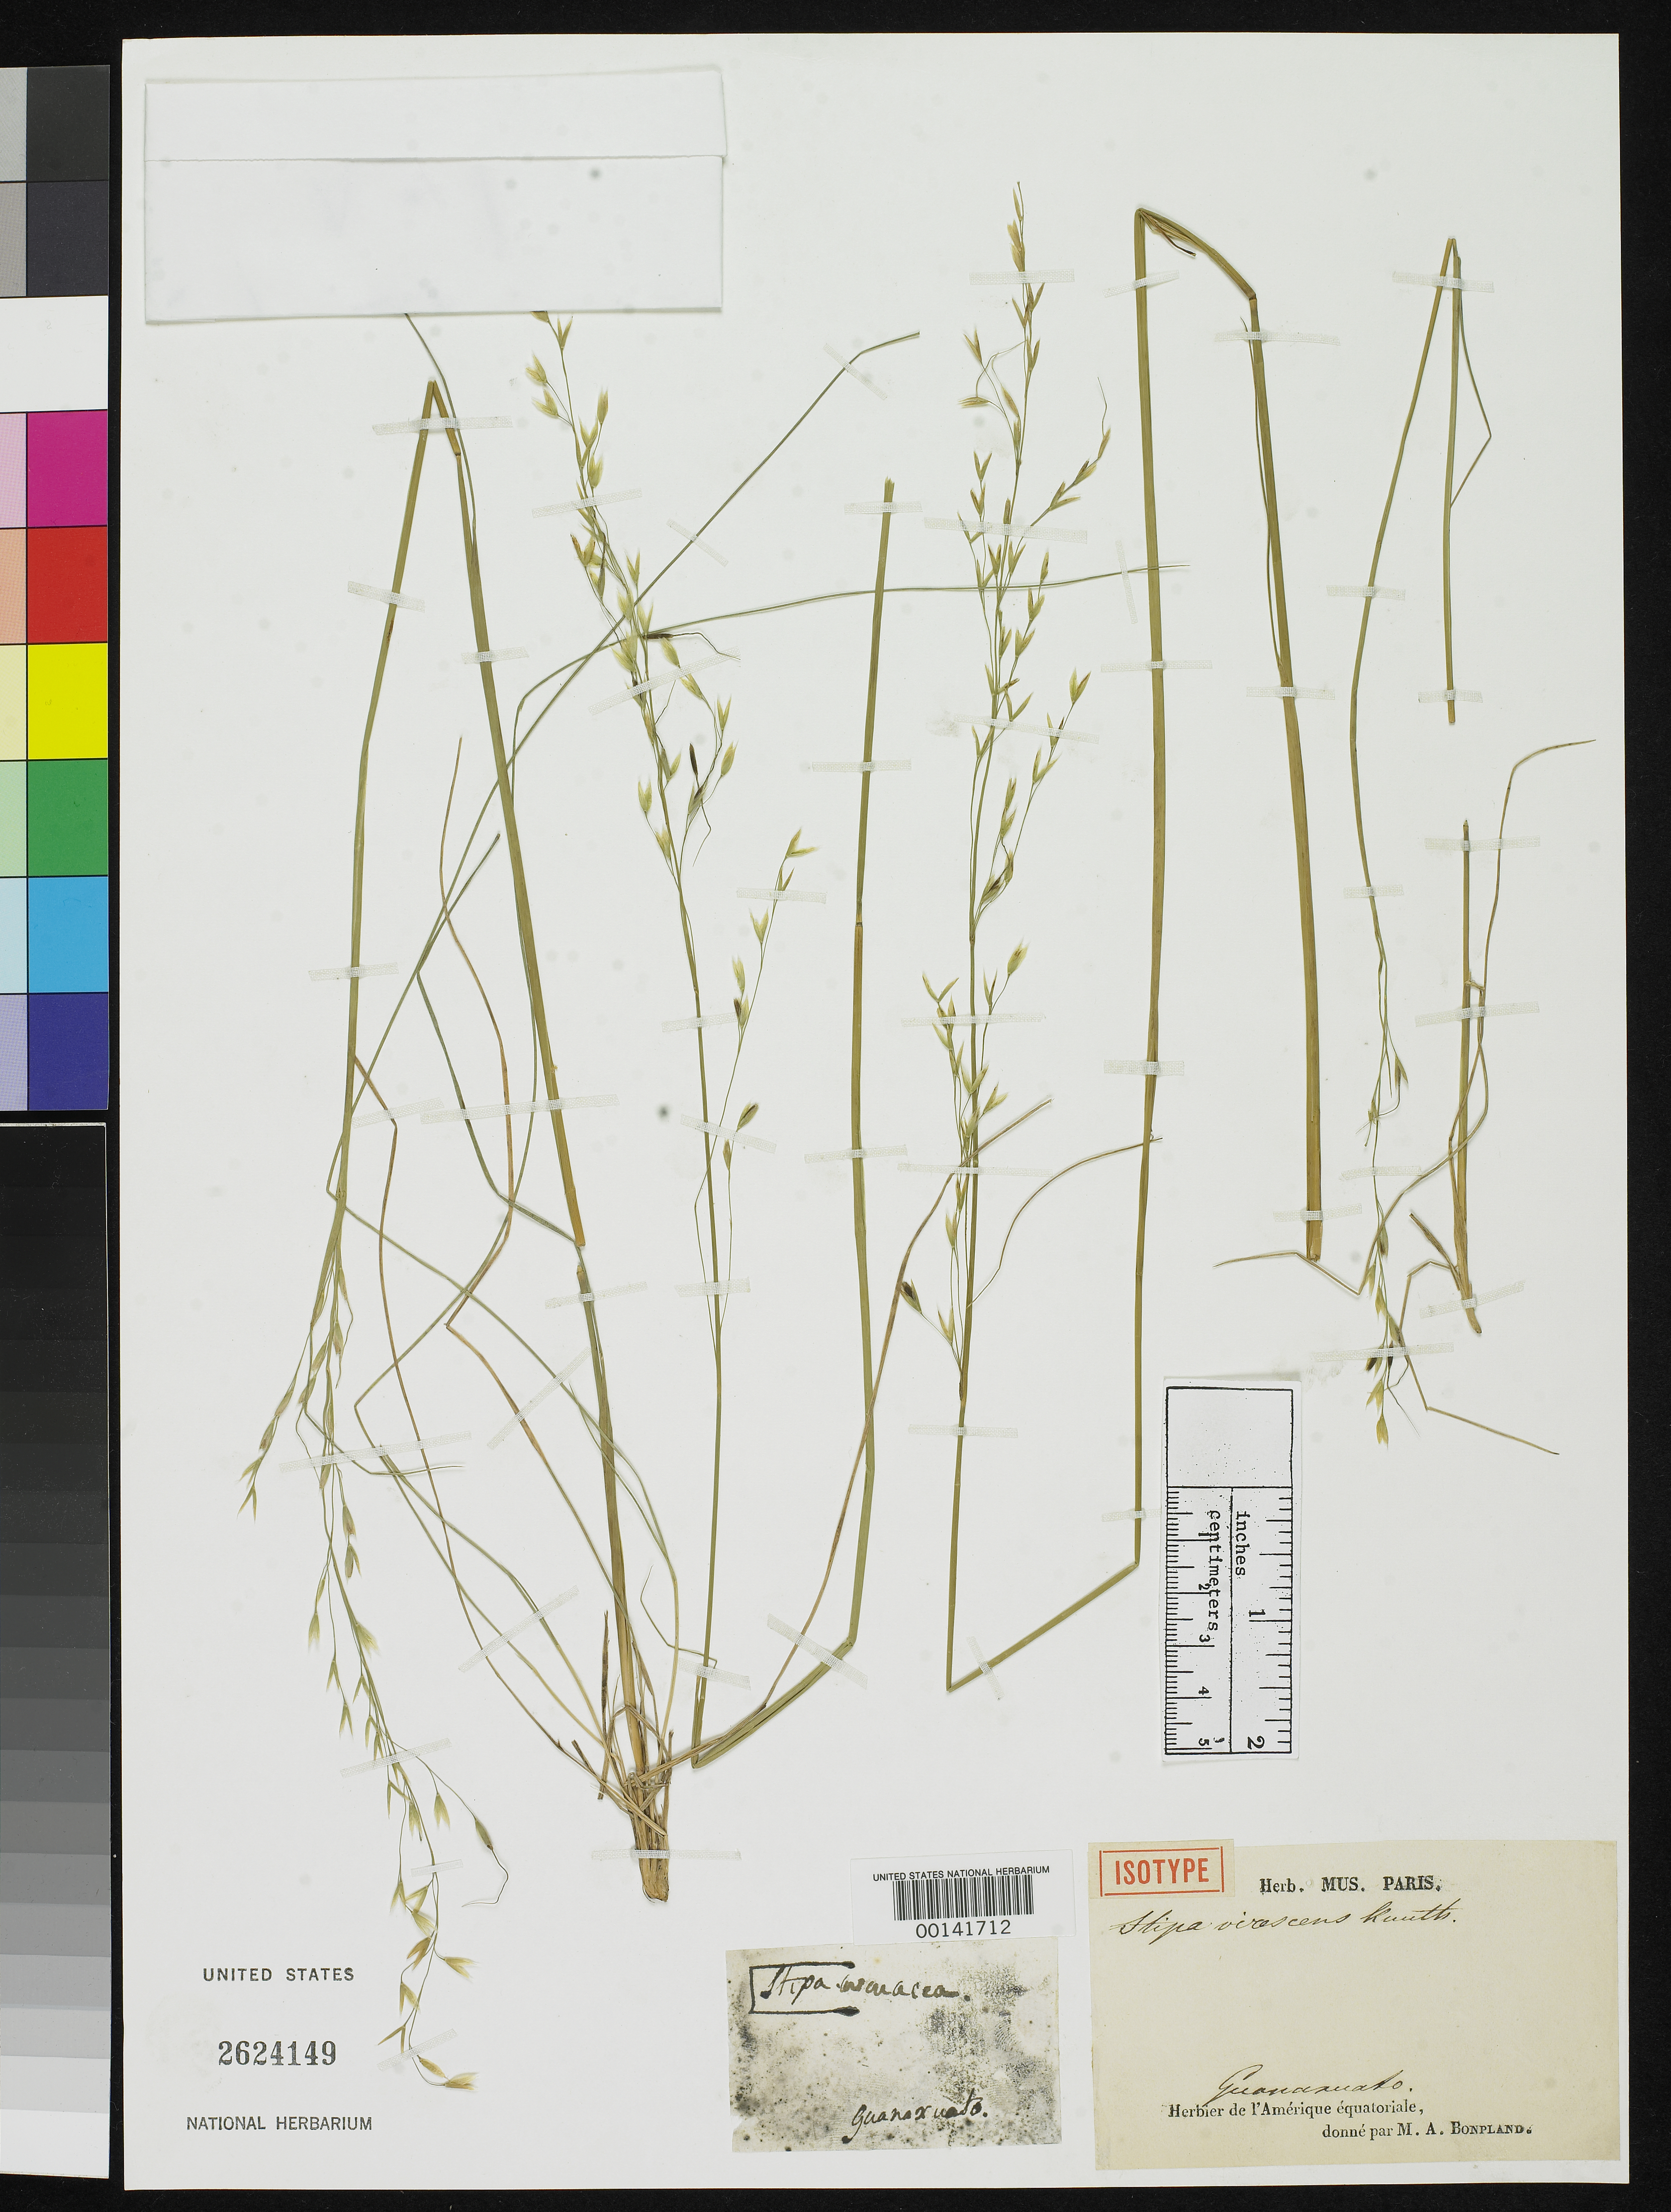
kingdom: Plantae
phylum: Tracheophyta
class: Liliopsida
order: Poales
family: Poaceae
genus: Stipa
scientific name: Stipa virescens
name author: Kunth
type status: Isotype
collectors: A. J. A. Bonpland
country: Mexico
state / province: Guanajuato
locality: St. Rosa et Cuesta de Belgrado.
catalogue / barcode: US 2624149